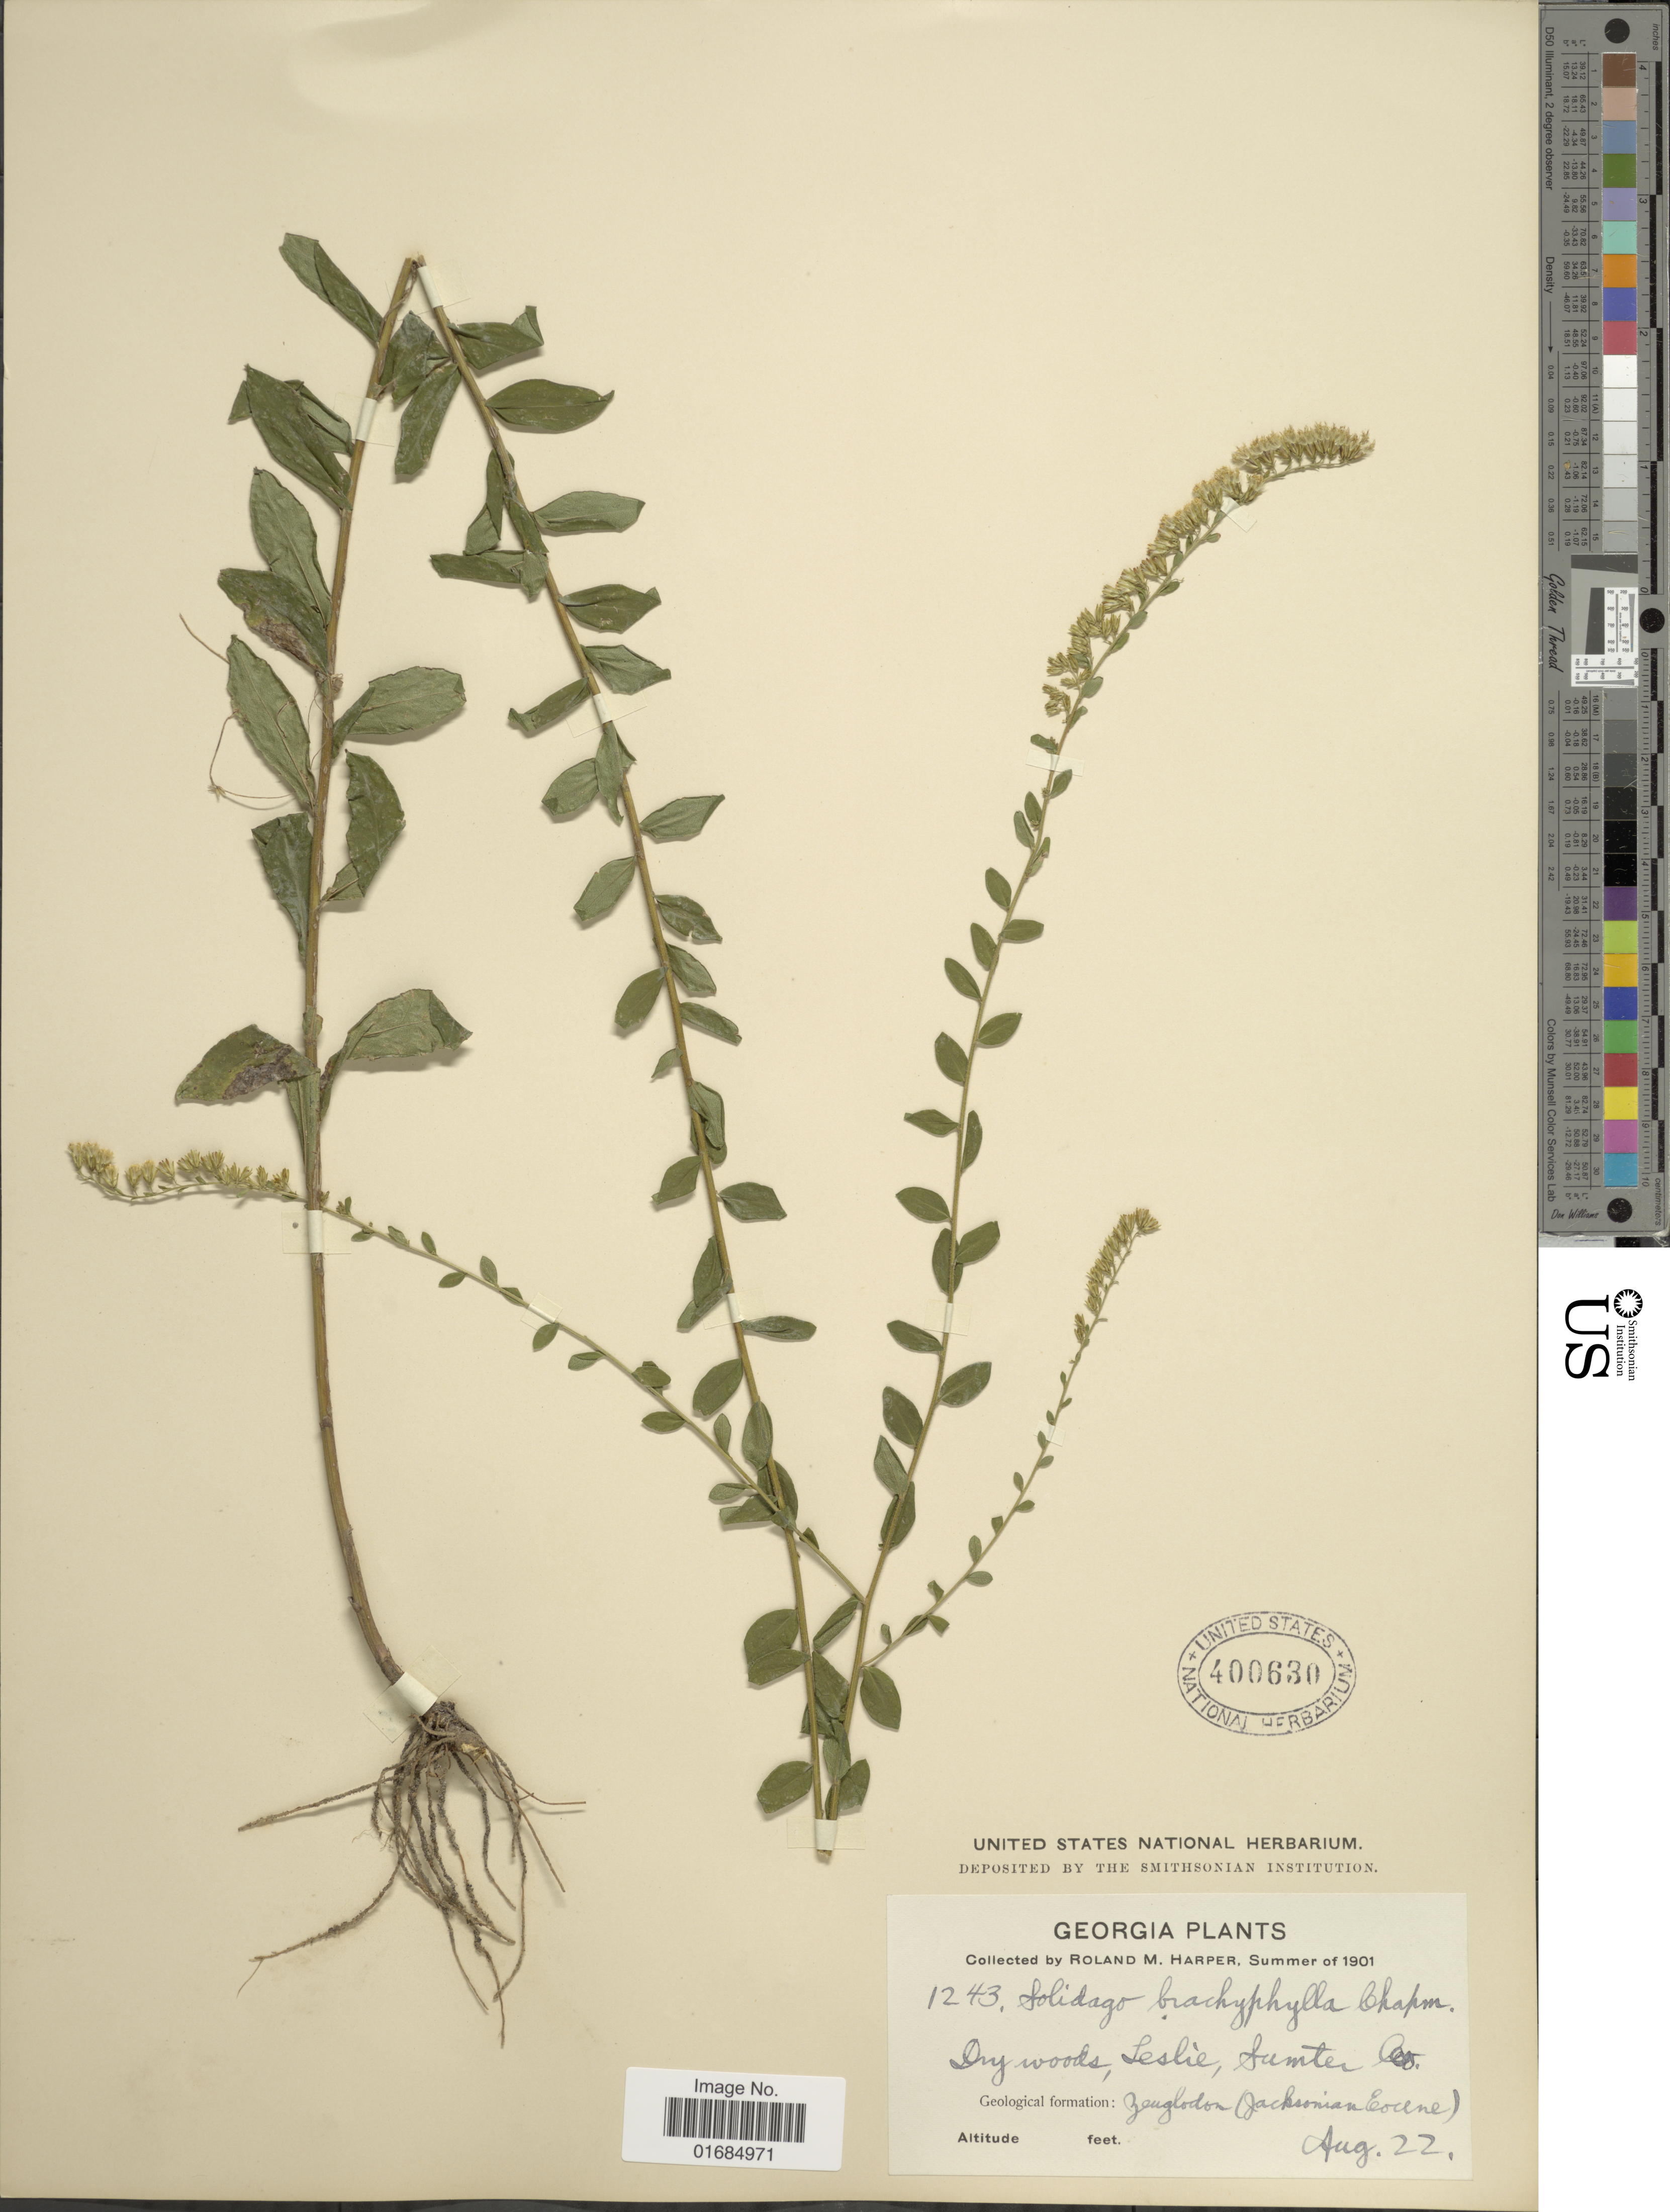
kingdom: Plantae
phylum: Tracheophyta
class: Magnoliopsida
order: Asterales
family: Asteraceae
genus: Solidago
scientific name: Solidago brachyphylla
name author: Chapman ex Torr. & A. Gray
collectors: R. M. Harper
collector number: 1243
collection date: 1901-08-22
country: United States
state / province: Georgia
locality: Dry woods, leslie, sumter Co.Geological Formation: Guaglodon ( Jacksonian Eocene )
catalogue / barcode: US 400630